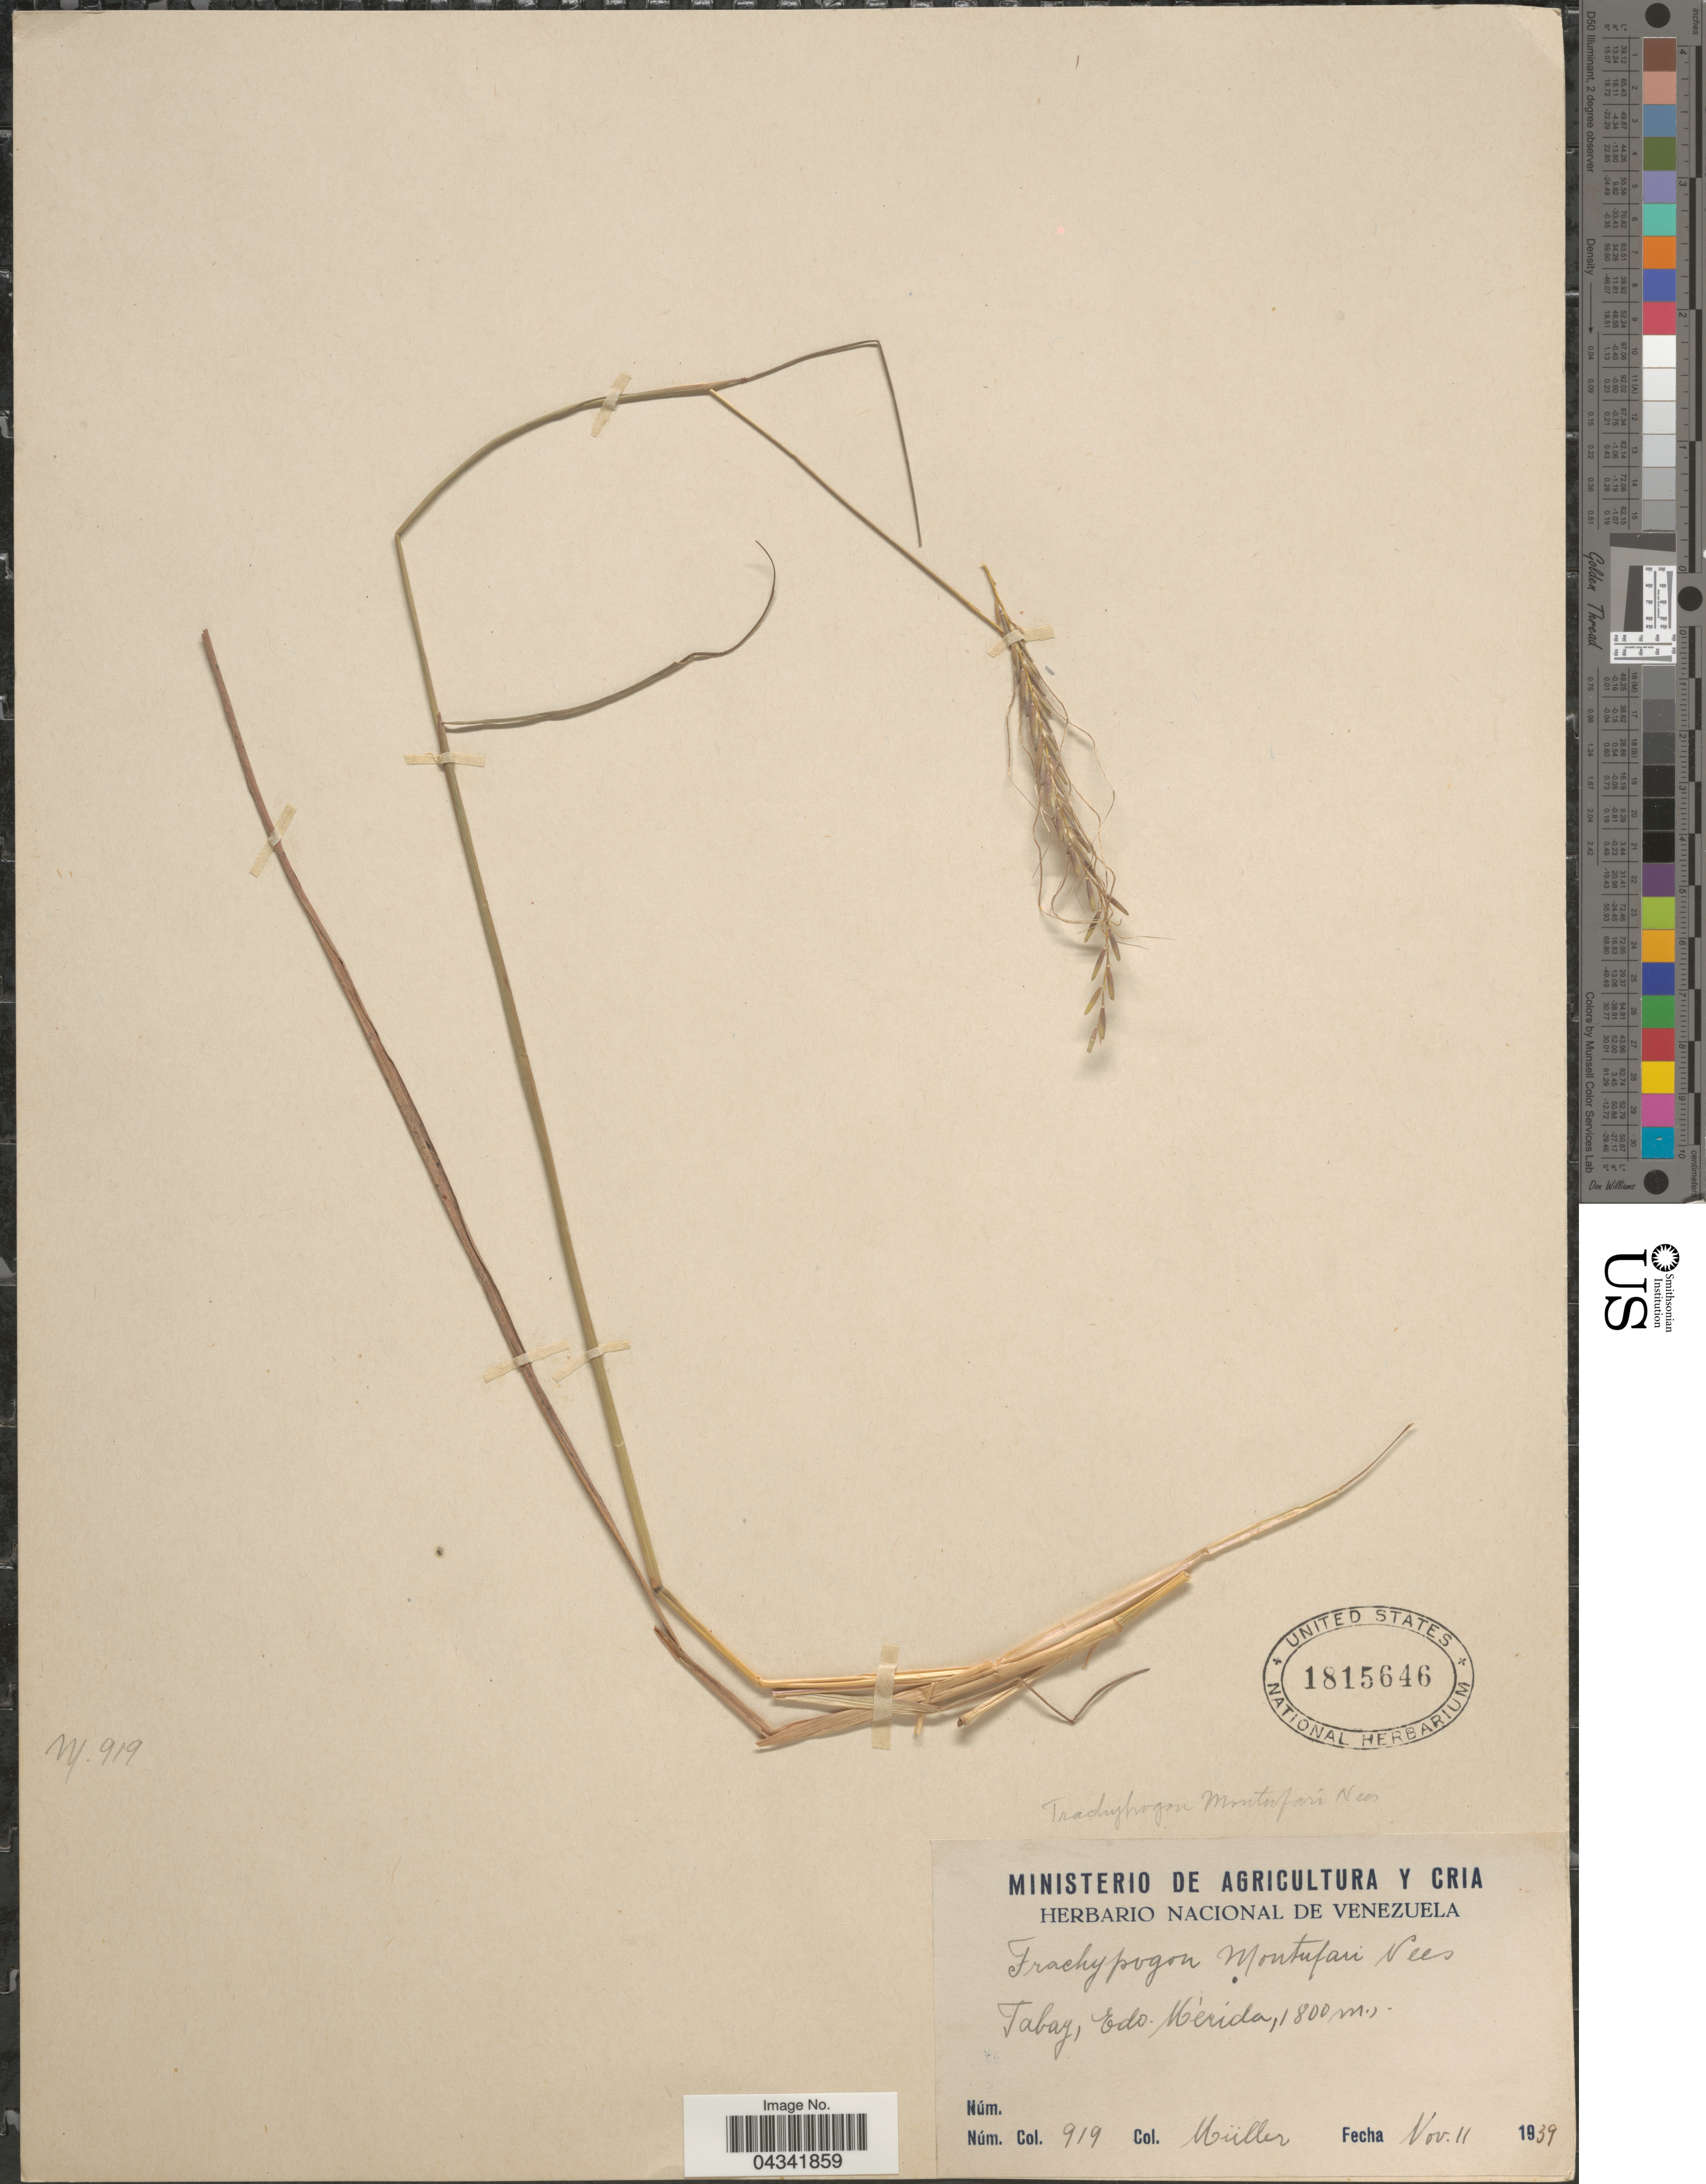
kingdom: Plantae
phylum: Tracheophyta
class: Liliopsida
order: Poales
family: Poaceae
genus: Trachypogon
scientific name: Trachypogon spicatus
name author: (L. f.) Kuntze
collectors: Müller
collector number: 919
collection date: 1939-11-11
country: Venezuela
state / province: Merida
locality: Tabay.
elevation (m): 1800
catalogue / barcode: US 1815646